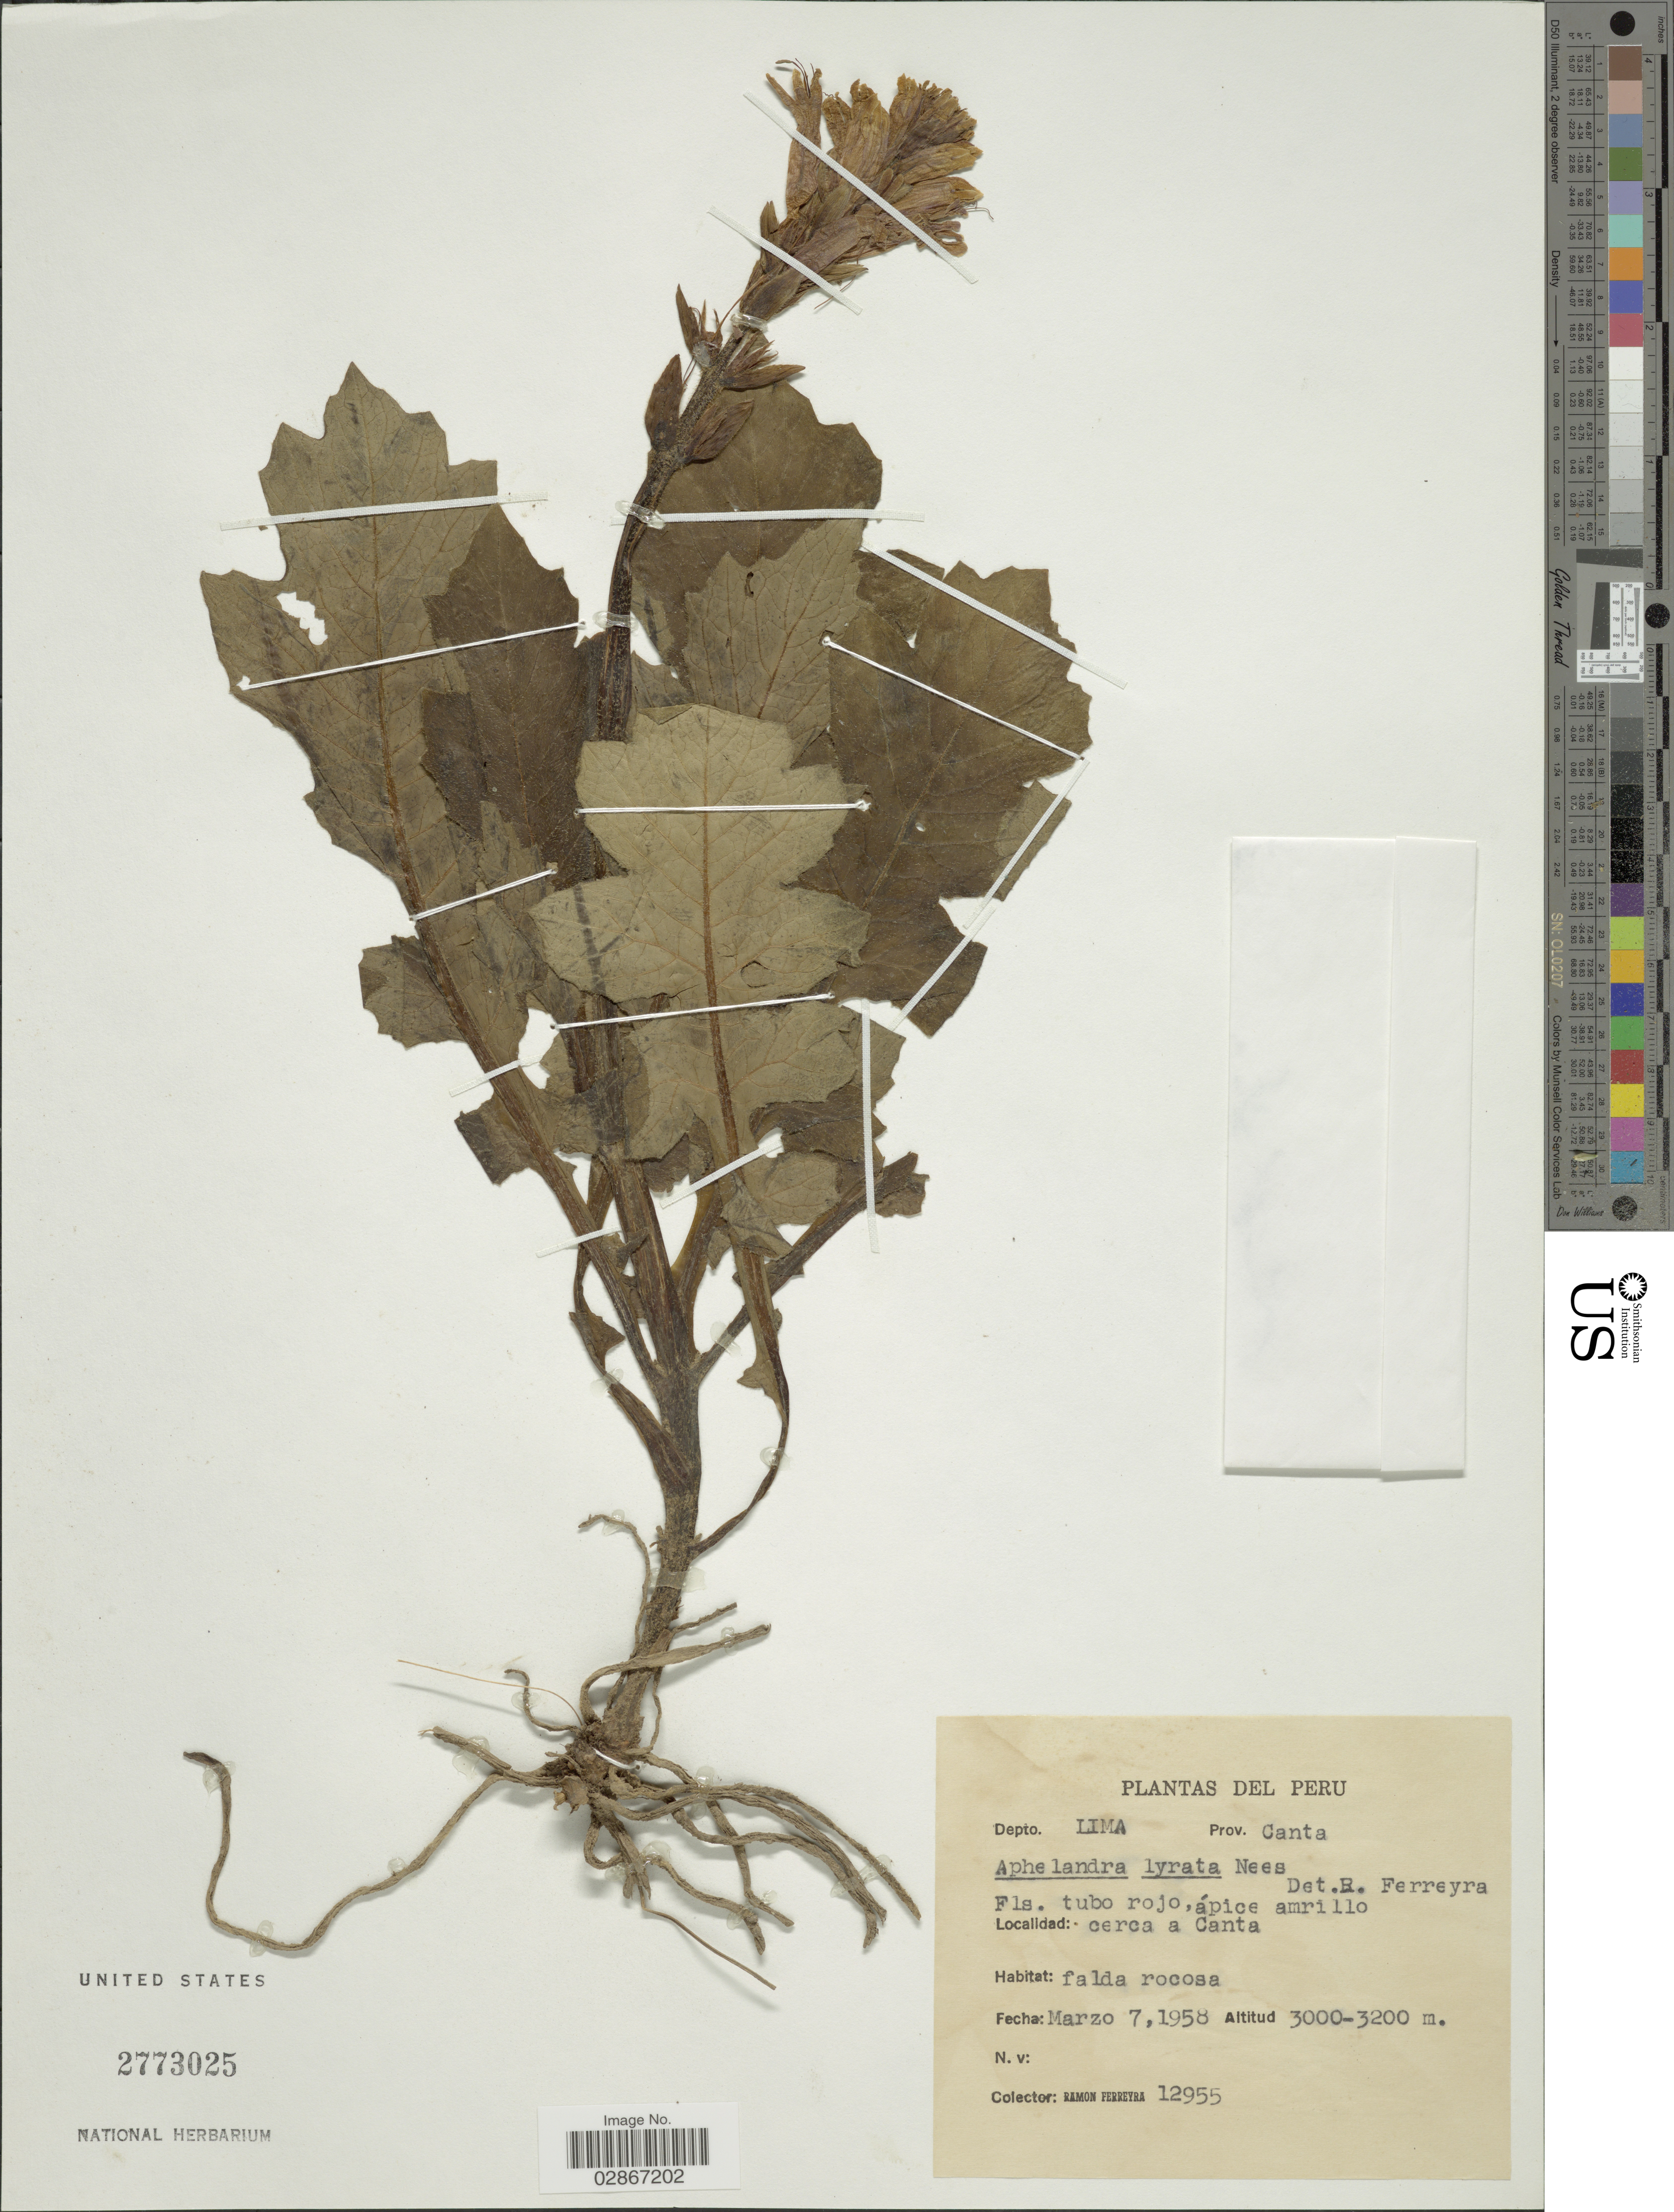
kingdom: Plantae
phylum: Tracheophyta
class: Magnoliopsida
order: Lamiales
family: Acanthaceae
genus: Aphelandra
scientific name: Aphelandra lyrata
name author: Nees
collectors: R. A. Ferreyra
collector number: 12955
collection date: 1958-03-07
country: Peru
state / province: Lima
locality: Depto. Lima, Prov. Canta, cerca a Canta.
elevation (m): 3000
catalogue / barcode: US 2773025